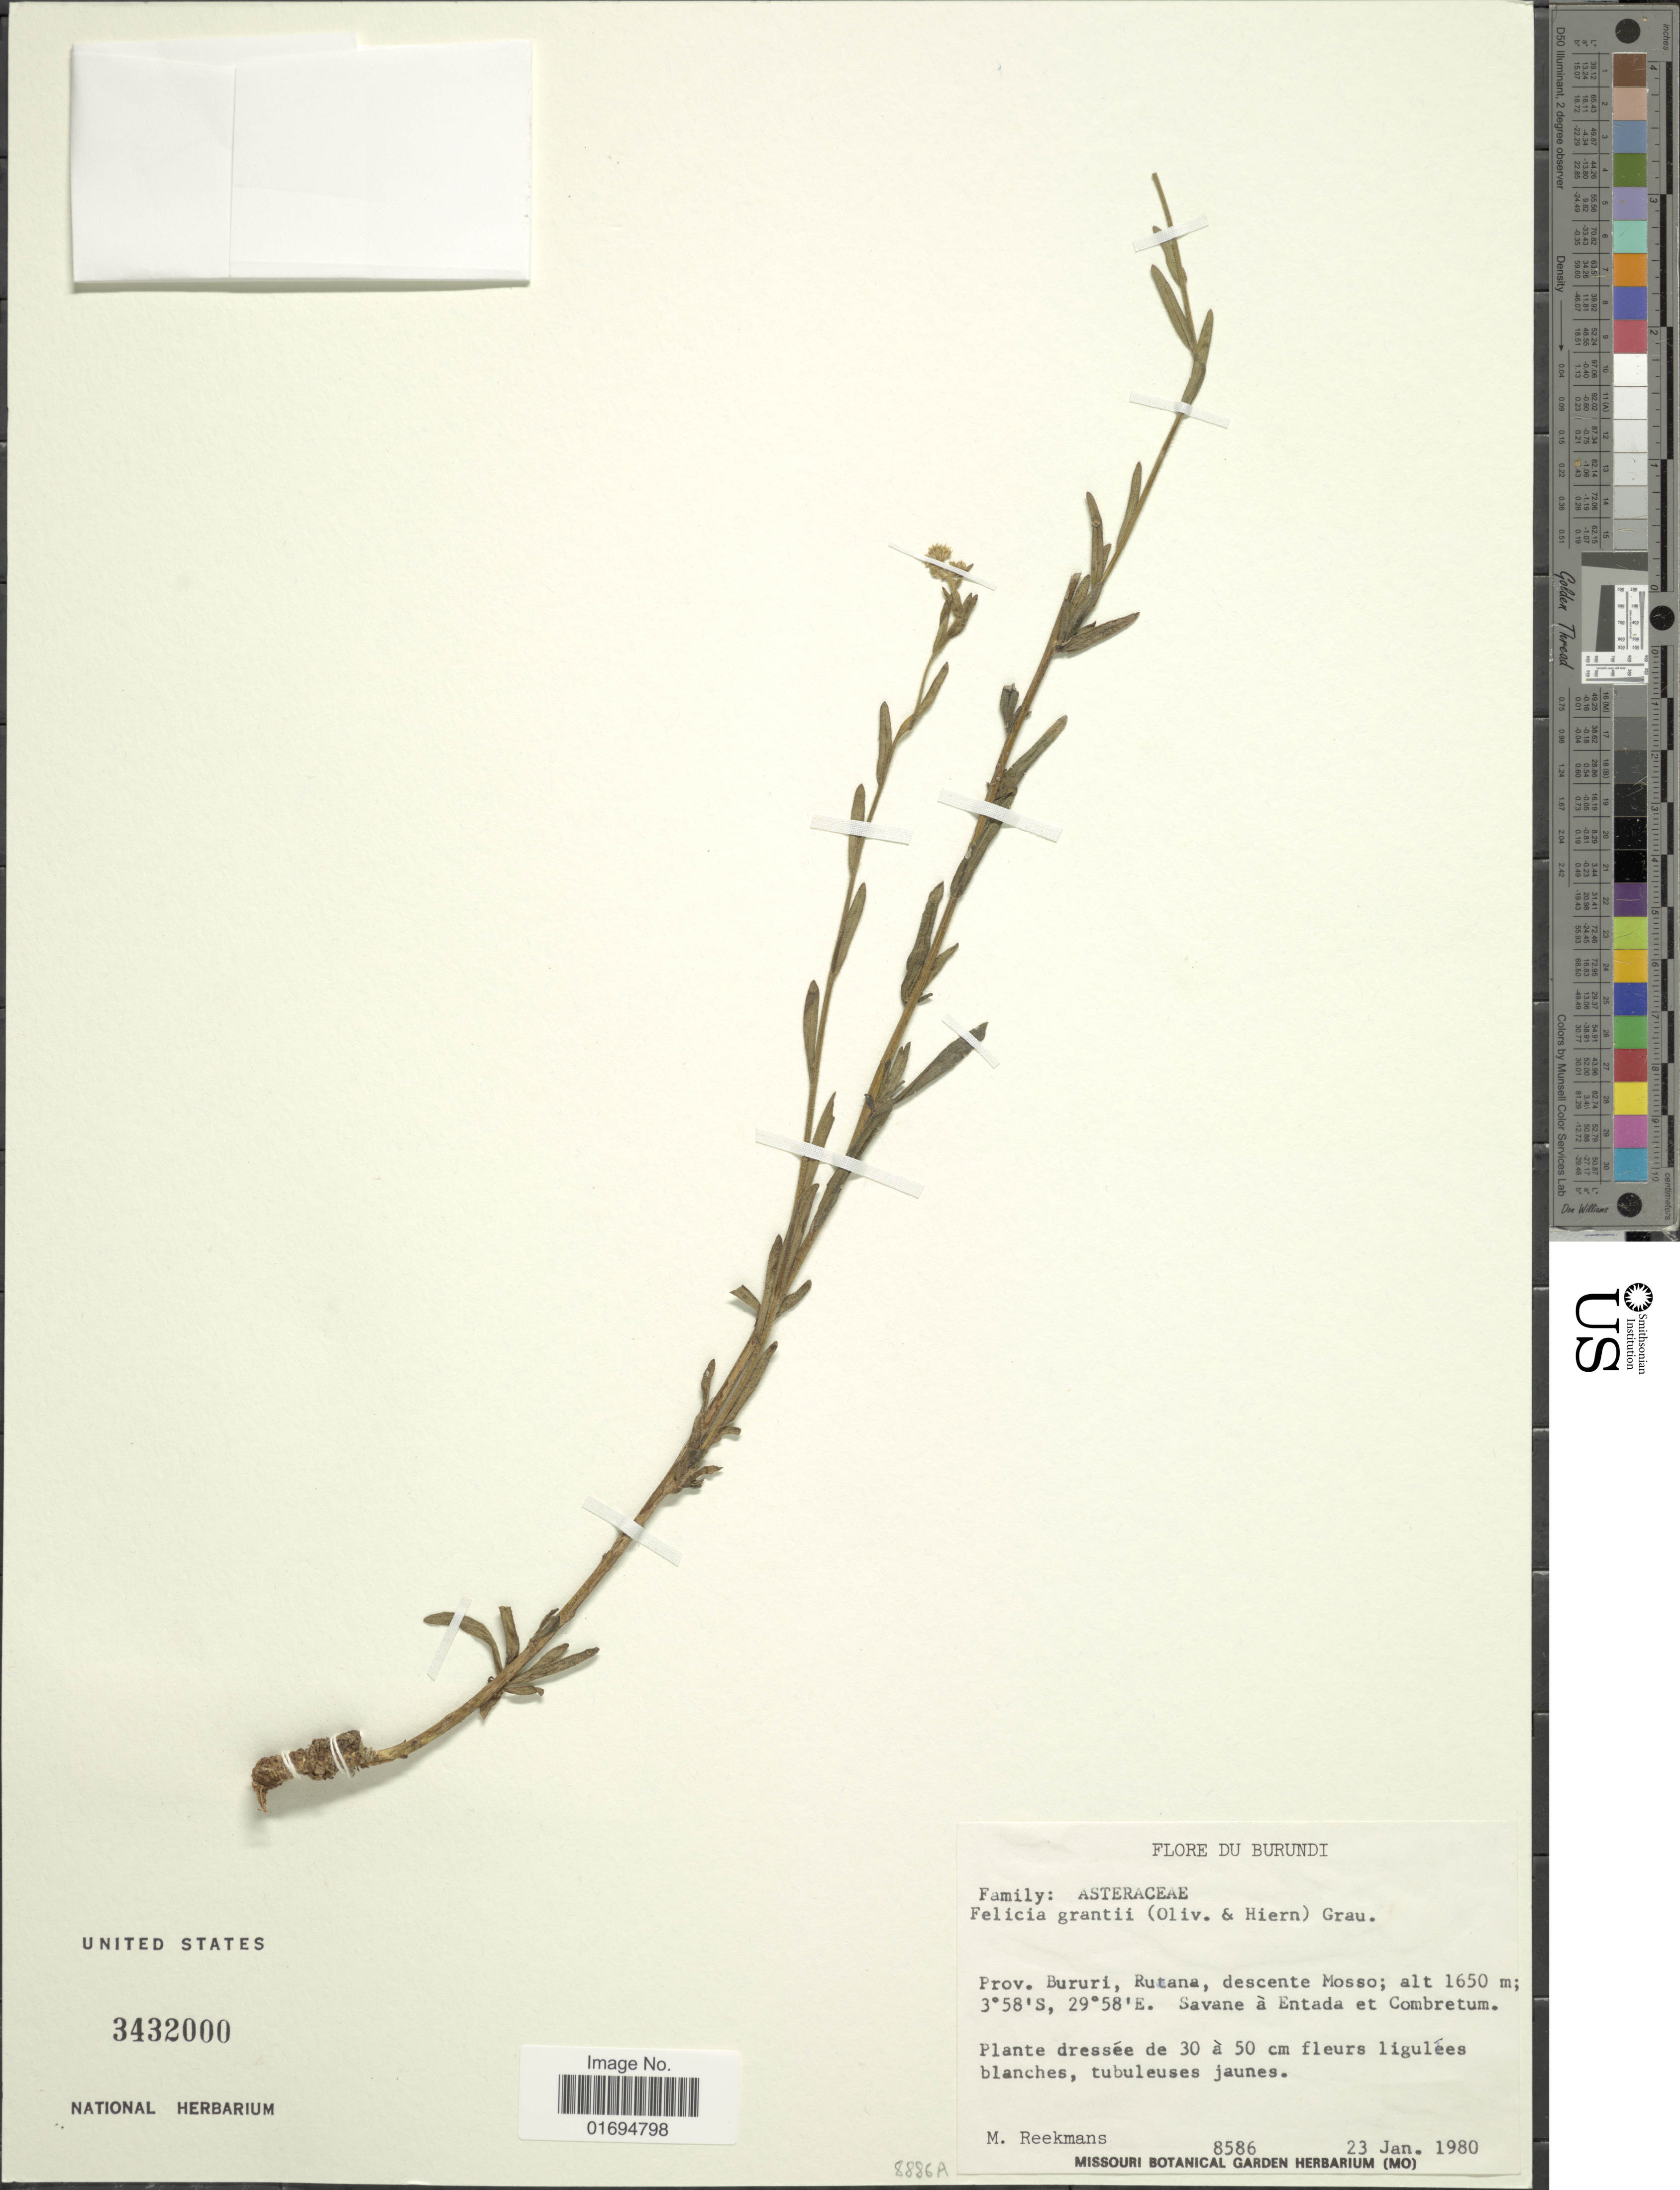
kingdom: Plantae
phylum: Tracheophyta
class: Magnoliopsida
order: Asterales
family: Asteraceae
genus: Felicia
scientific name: Felicia grantii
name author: Grau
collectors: M. Reekmans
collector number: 8586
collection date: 1980-01-23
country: Burundi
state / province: Bururi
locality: Prov. Bururi, Rutana, descente Mosso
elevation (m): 1650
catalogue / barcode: US 3432000